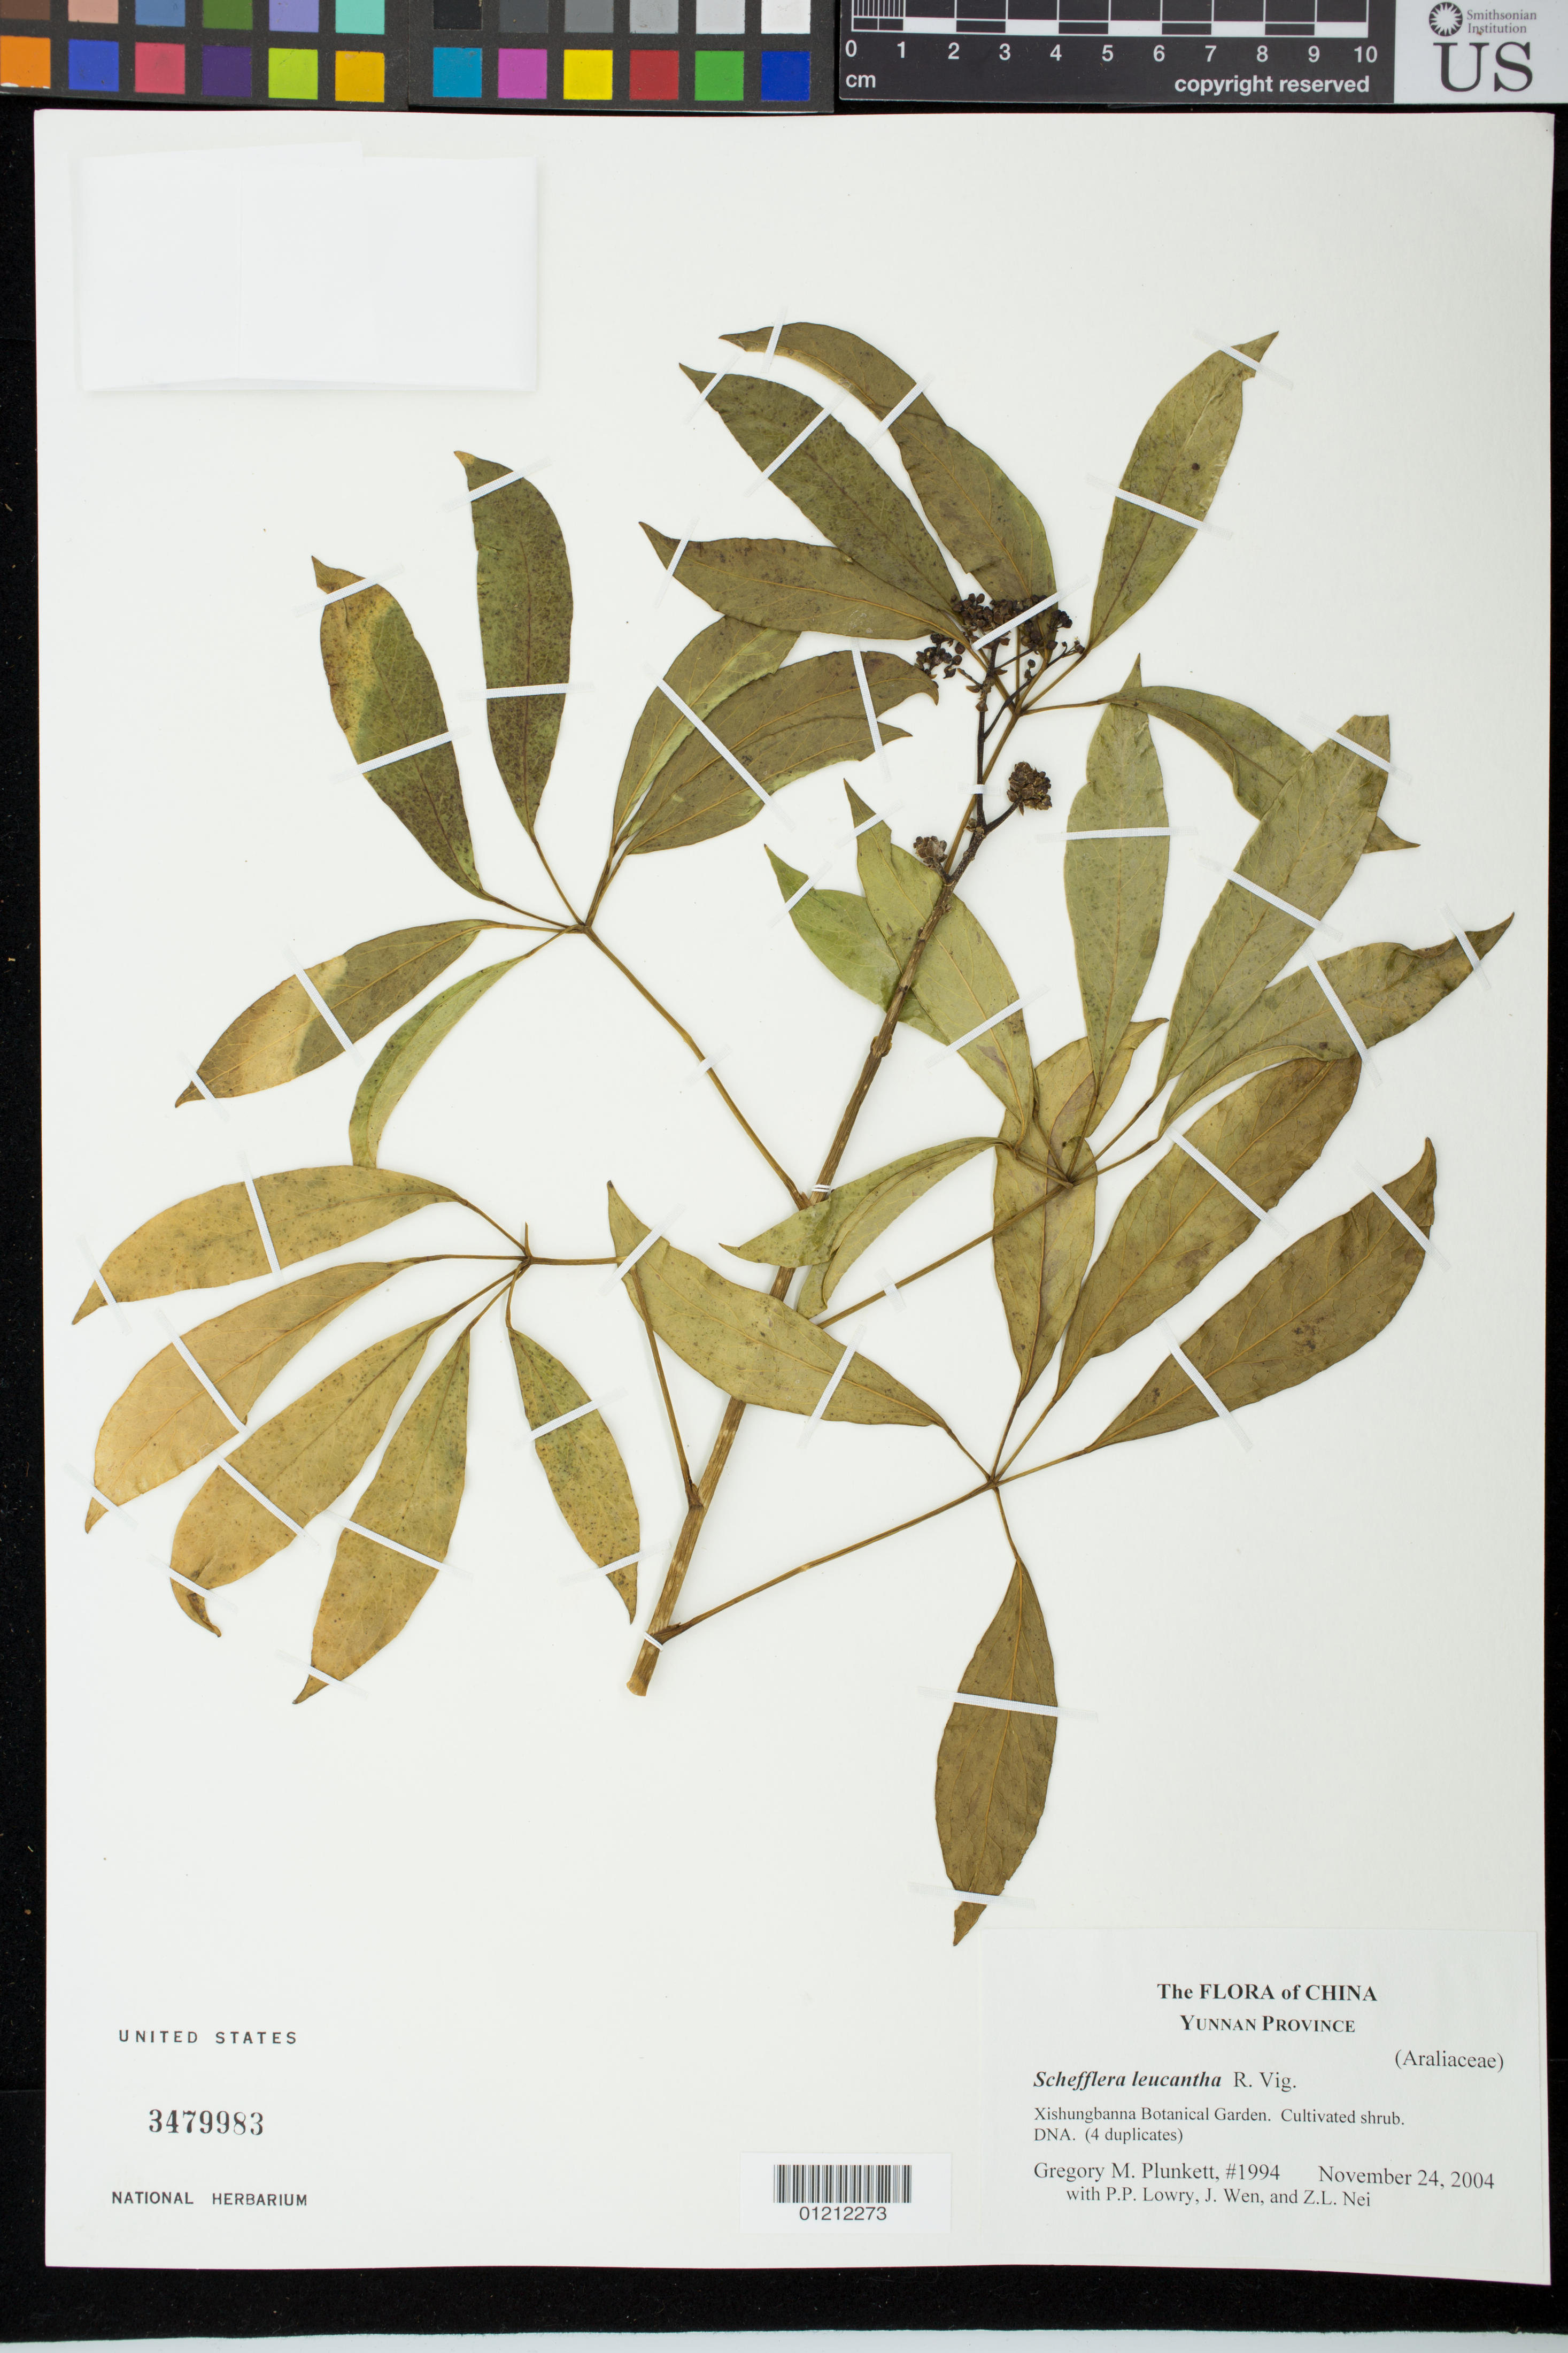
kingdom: Plantae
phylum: Tracheophyta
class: Magnoliopsida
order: Apiales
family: Araliaceae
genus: Schefflera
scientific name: Schefflera leucantha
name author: R. Vig.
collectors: G. M. Plunkett, P. P. Lowry, J. Wen & Z. Nei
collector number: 1994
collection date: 2004-11-24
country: China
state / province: Yunnan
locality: Xishungbanna Botanical Garden. Cultivated shrub.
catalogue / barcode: US 3479983